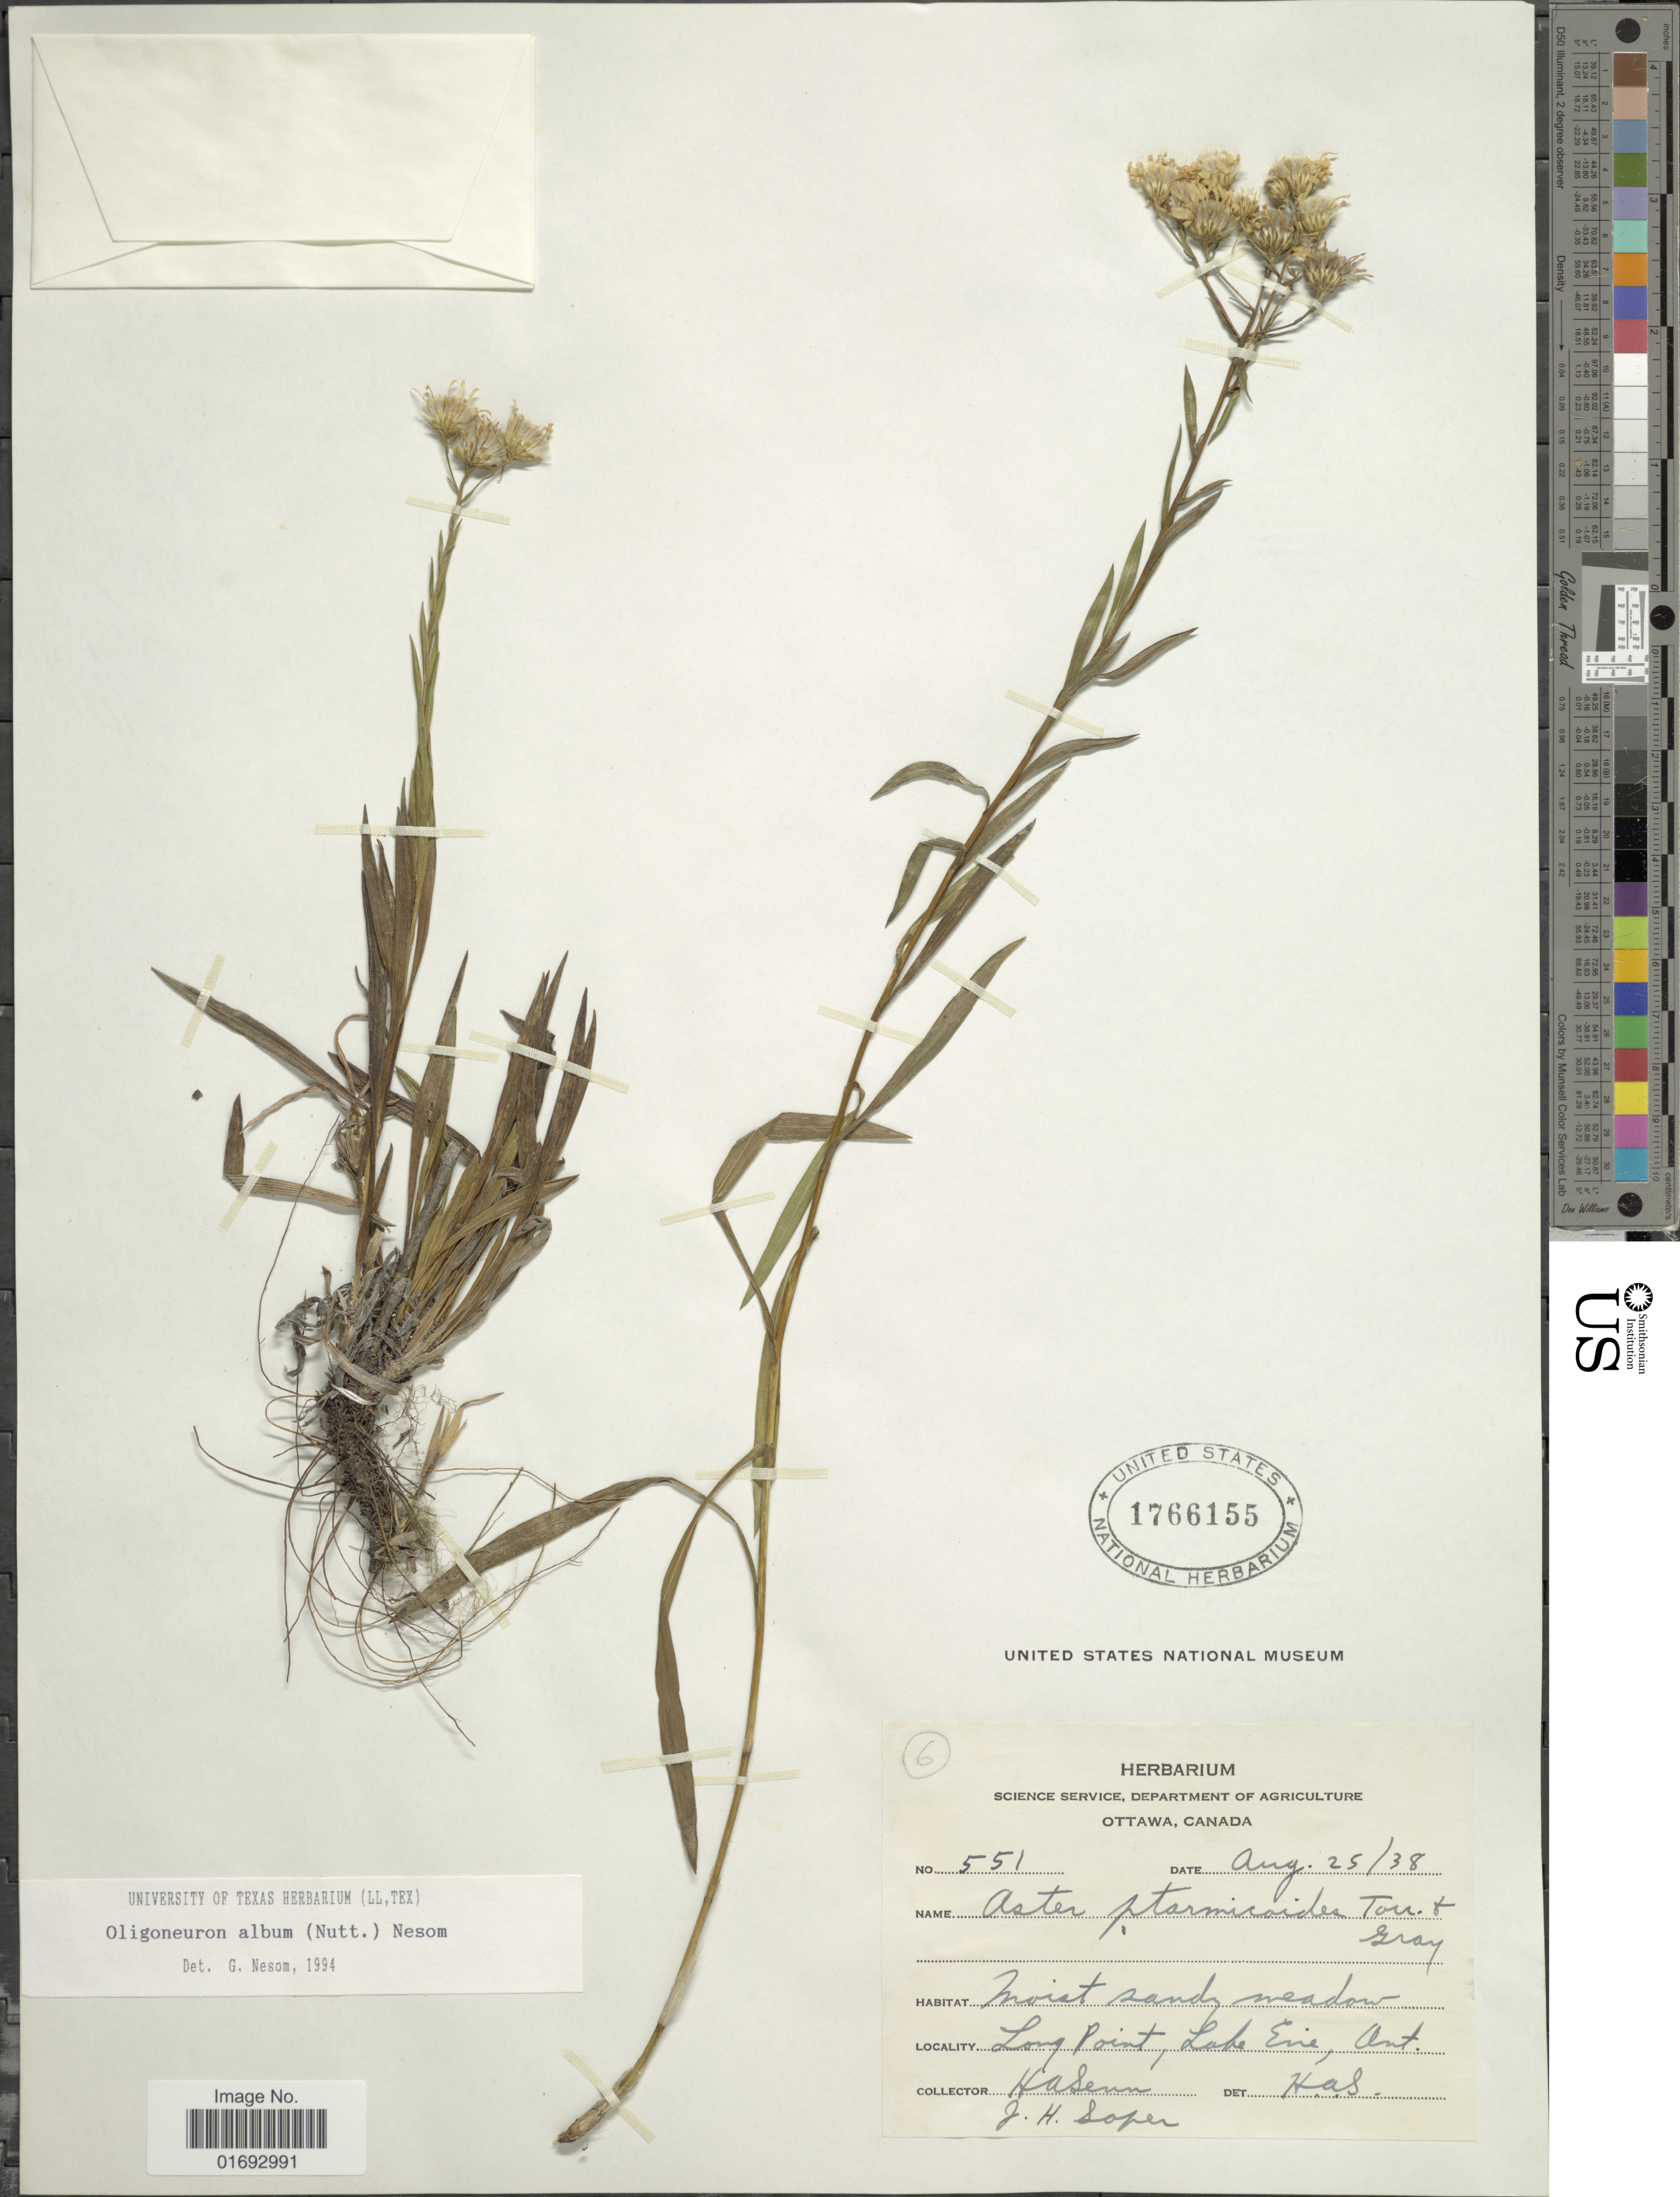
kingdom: Plantae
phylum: Tracheophyta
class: Magnoliopsida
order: Asterales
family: Asteraceae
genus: Oligoneuron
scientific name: Oligoneuron album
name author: (Nutt.) G.L. Nesom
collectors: H. Senn & J. H. Soper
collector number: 551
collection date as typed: Transcribed d/m/y: 25/8/38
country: Canada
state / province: Ontario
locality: Moist sandy meadow, Long Point, Lake Erie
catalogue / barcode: US 1766155